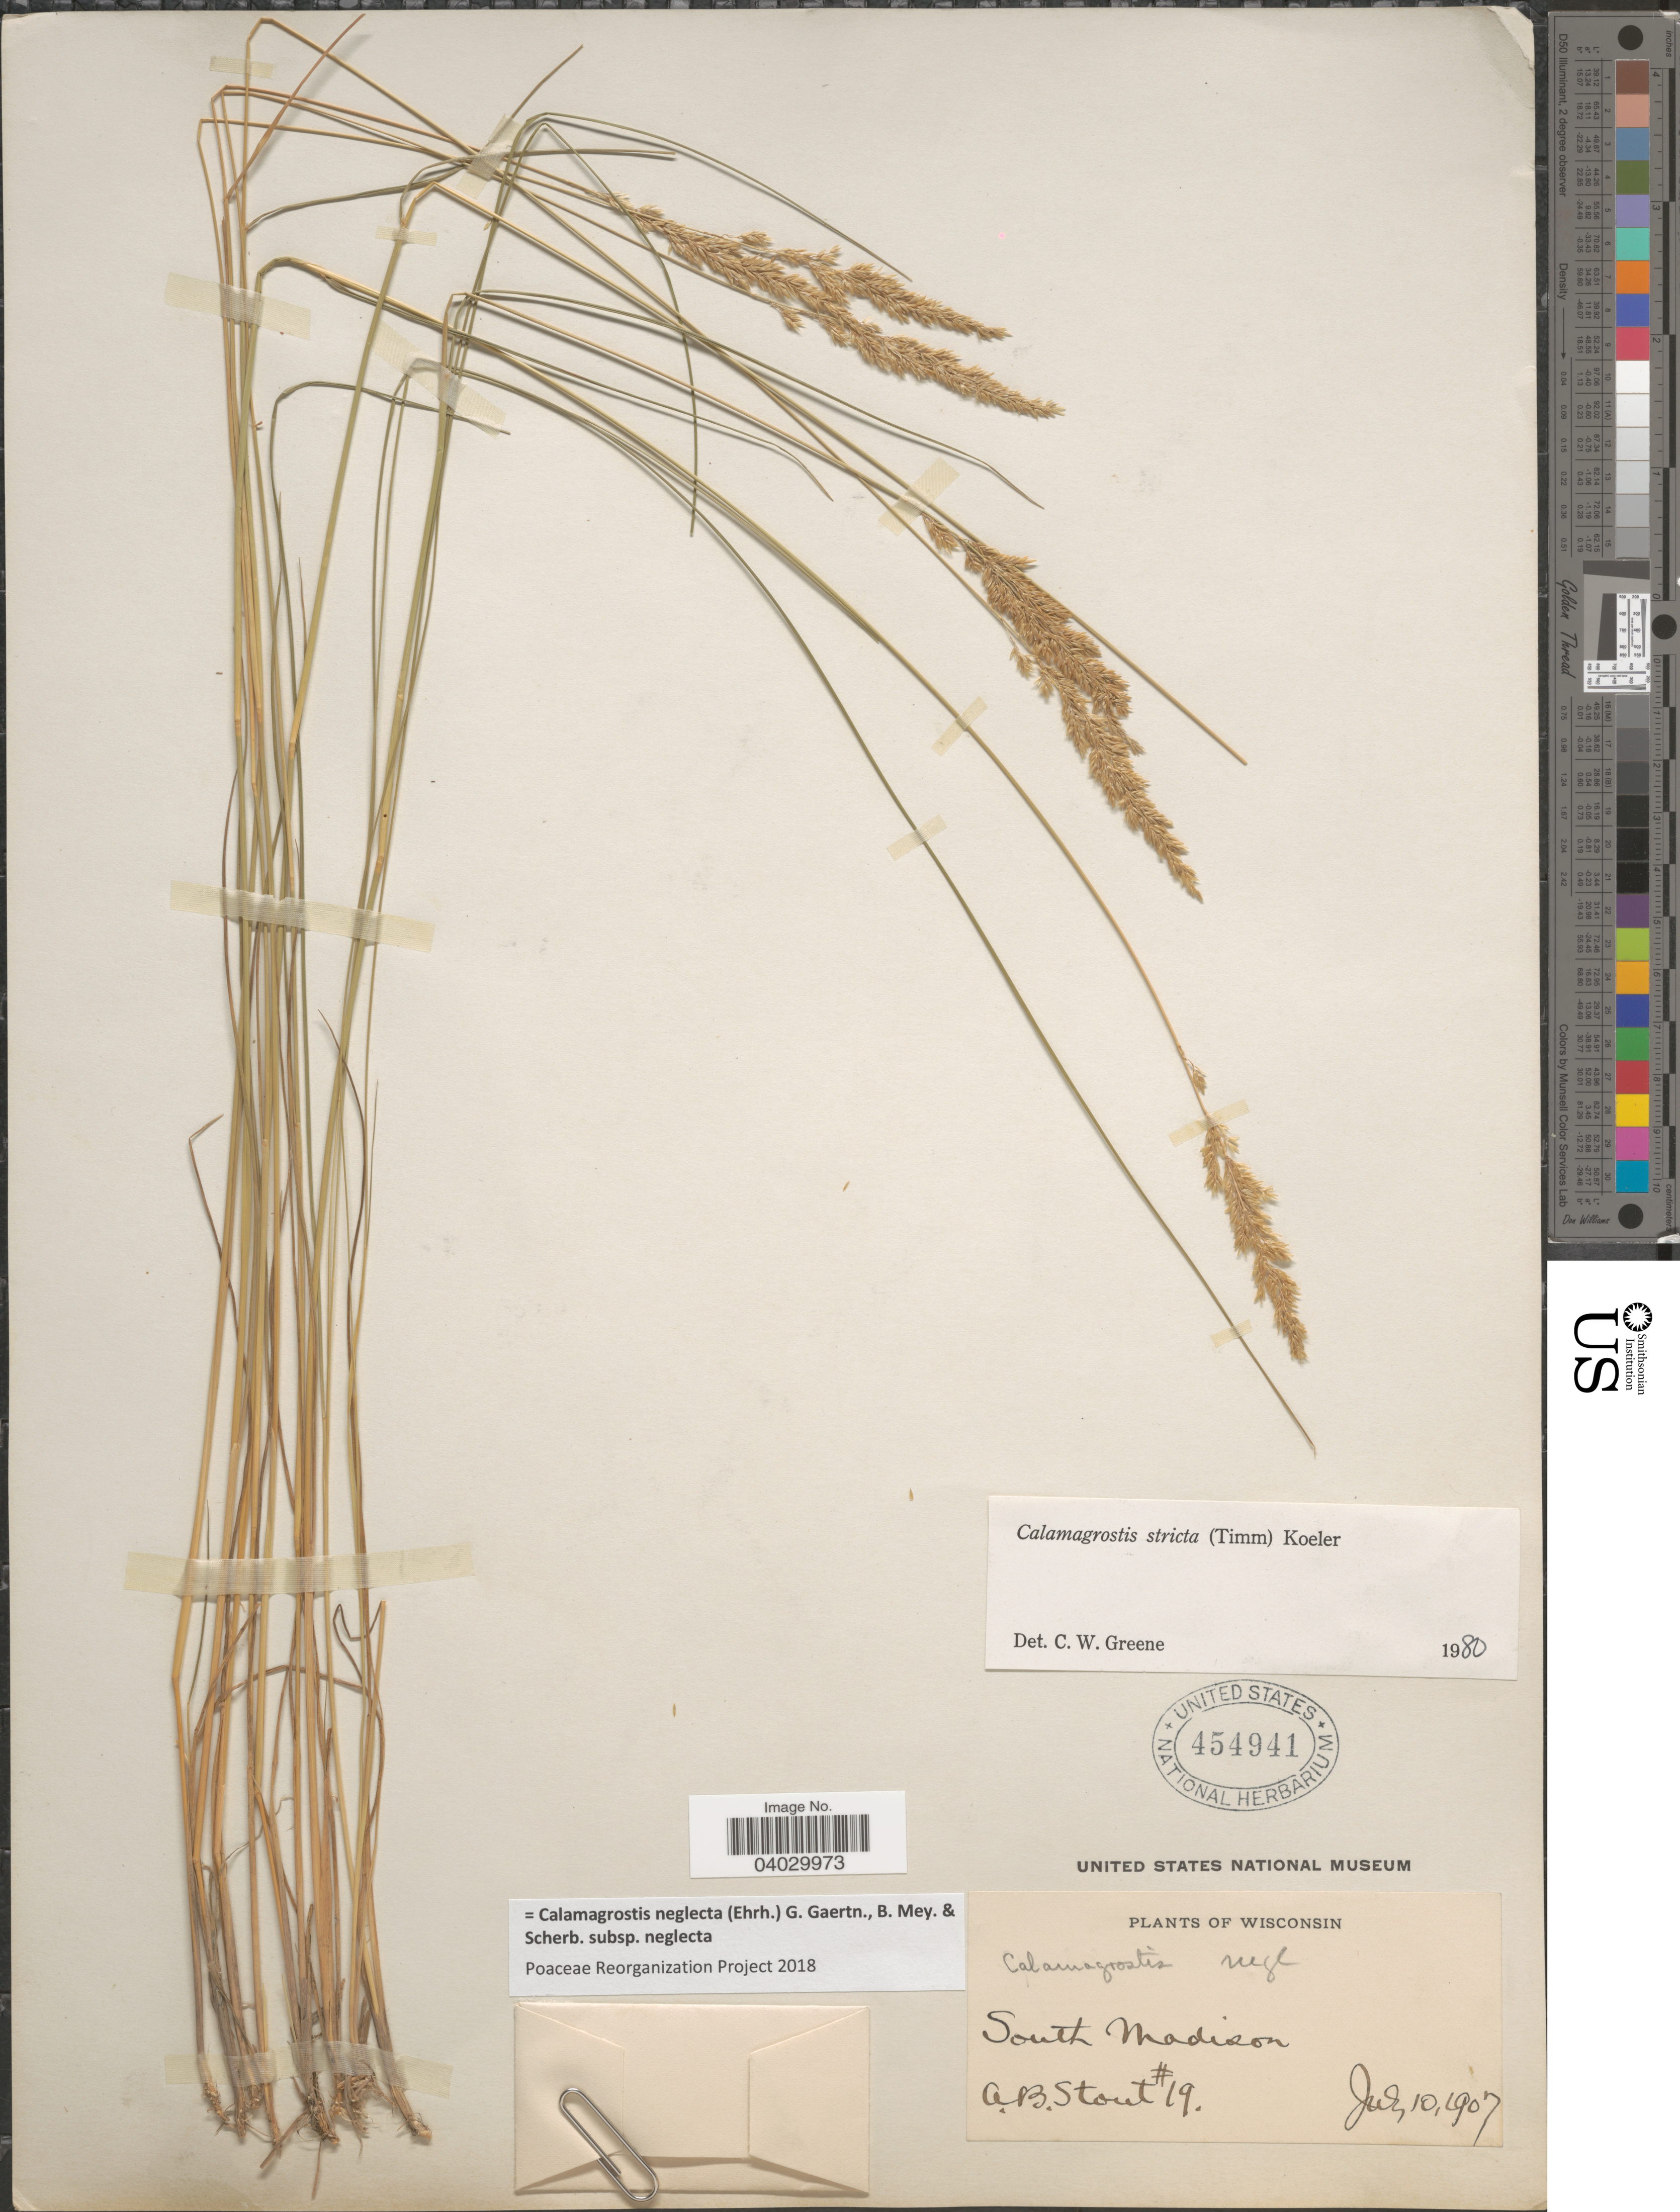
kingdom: Plantae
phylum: Tracheophyta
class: Liliopsida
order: Poales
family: Poaceae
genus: Calamagrostis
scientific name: Calamagrostis neglecta subsp. neglecta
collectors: A. Stout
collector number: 19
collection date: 1907-07-10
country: United States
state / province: Wisconsin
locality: South Madison.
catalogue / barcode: US 454941